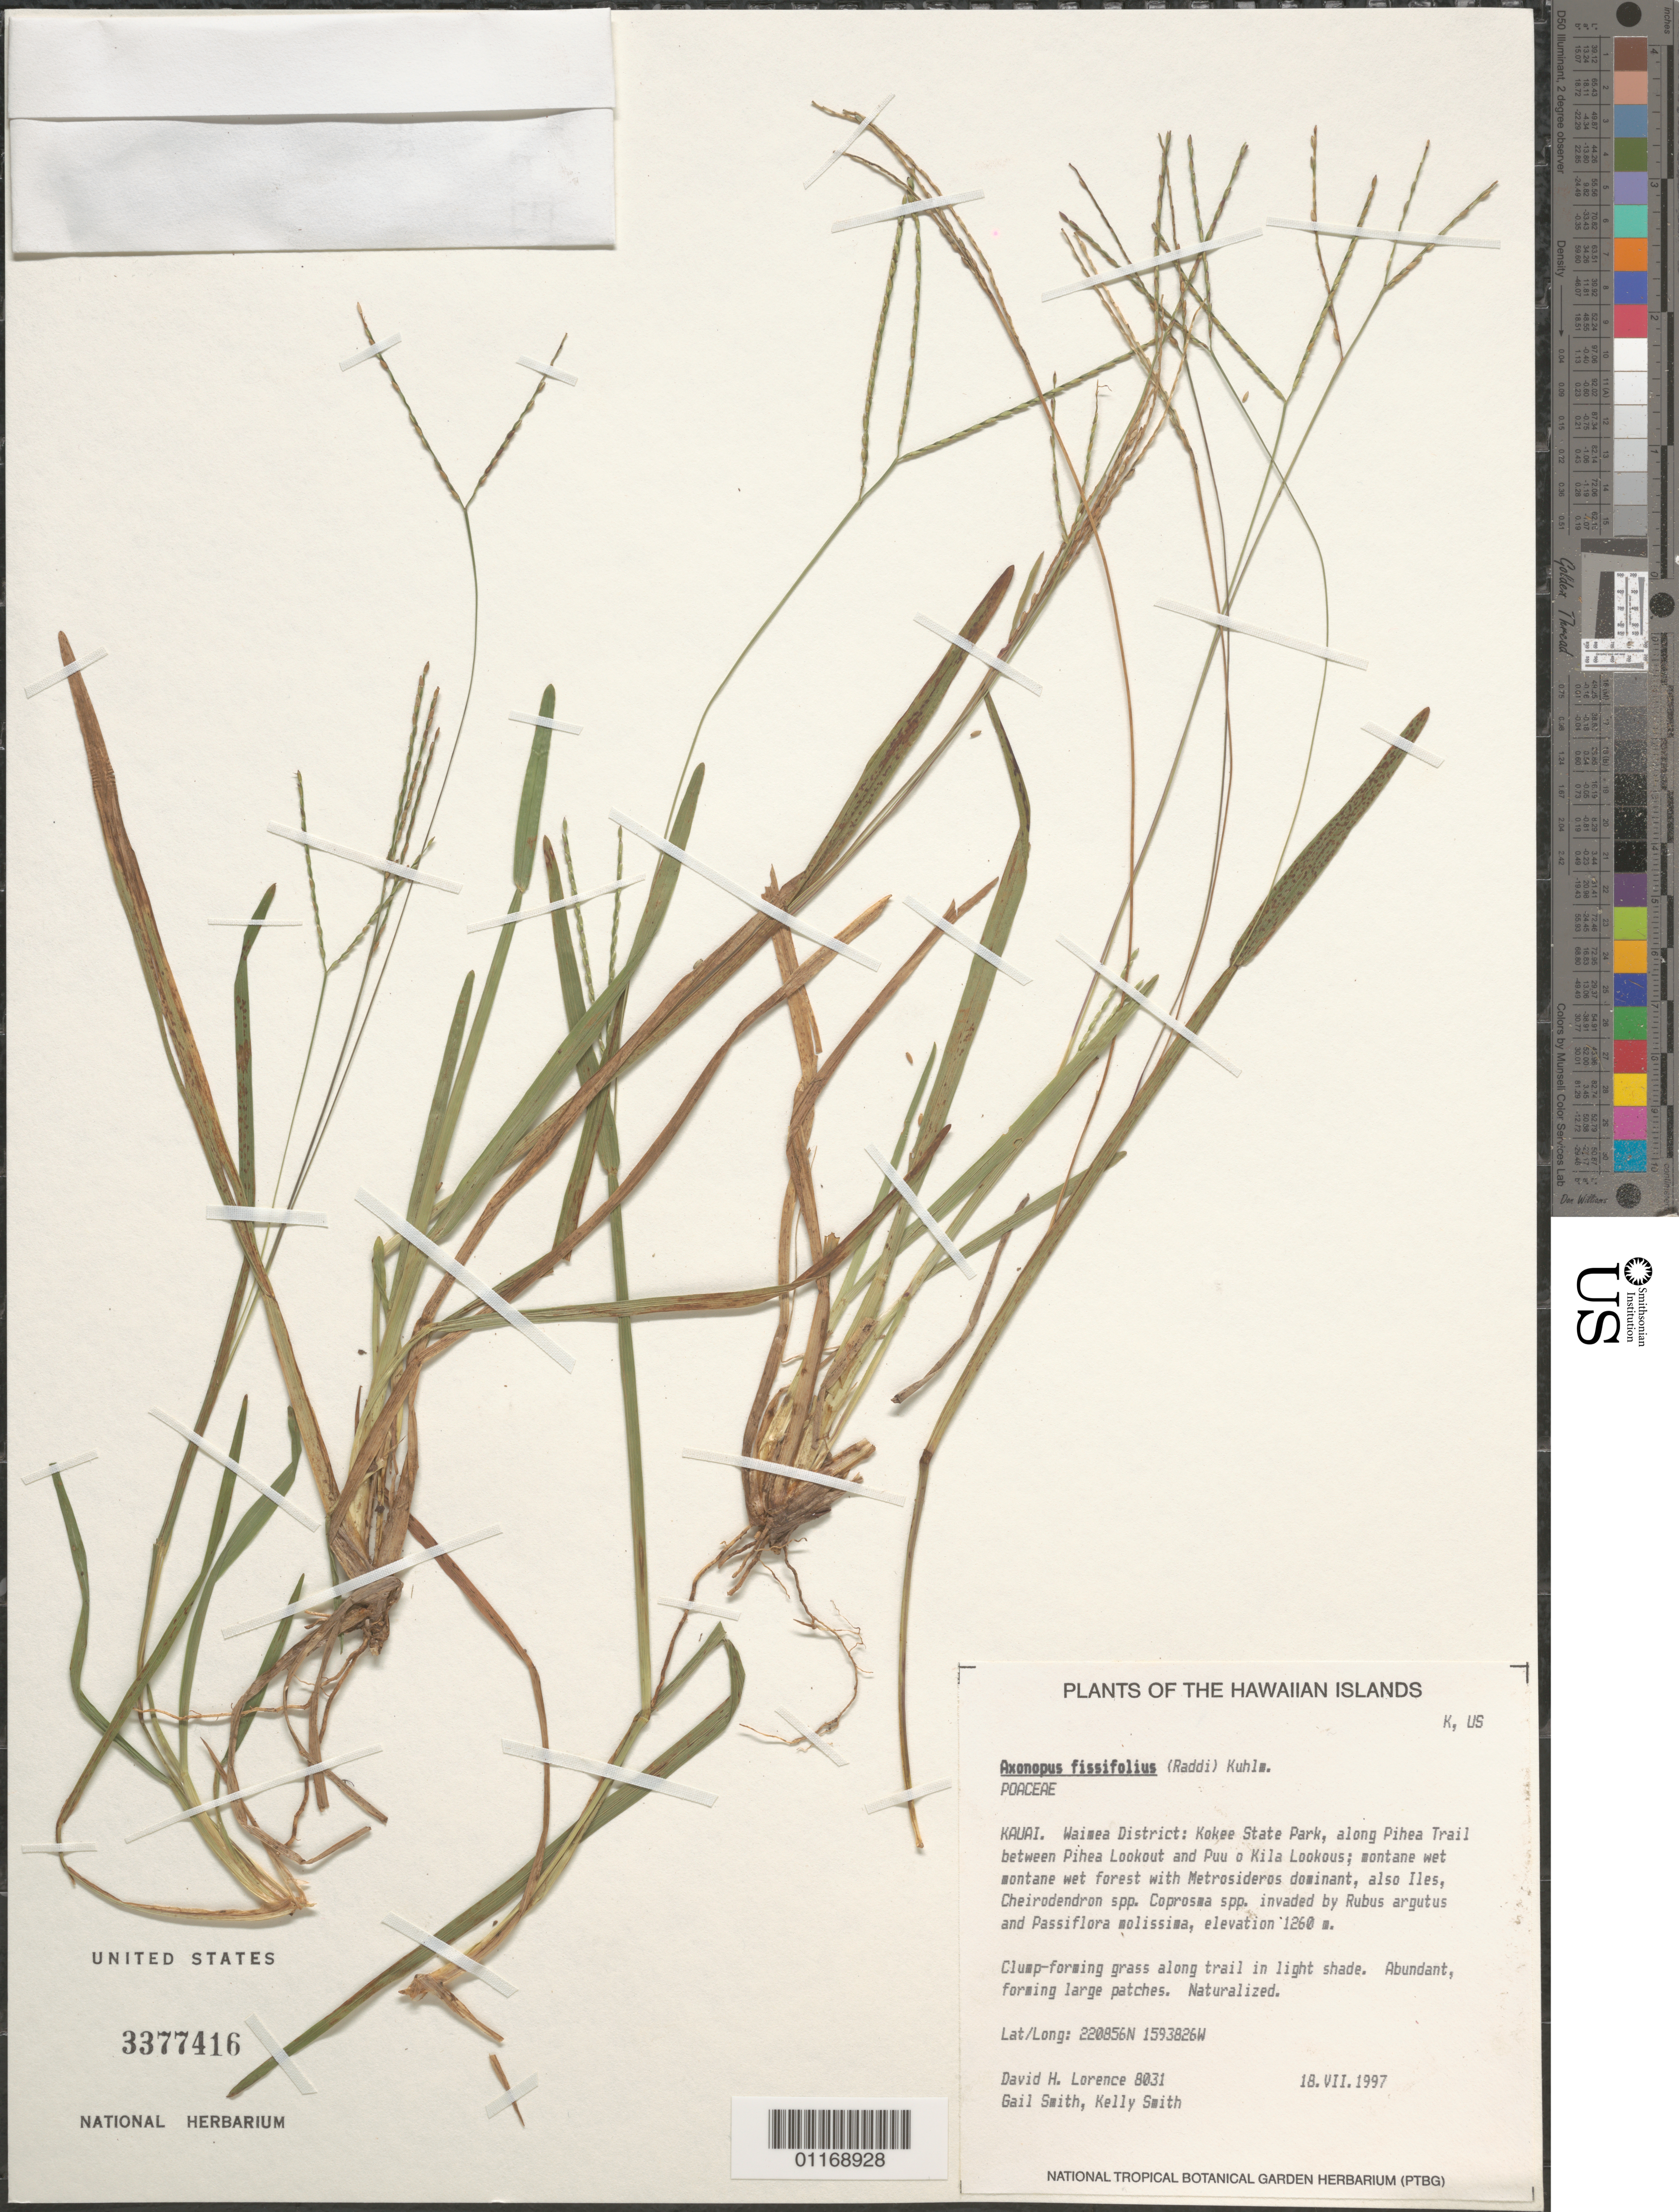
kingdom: Plantae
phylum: Tracheophyta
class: Liliopsida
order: Poales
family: Poaceae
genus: Axonopus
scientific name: Axonopus fissifolius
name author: (Raddi) Kuhlm.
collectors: D. Lorence, G. Smith & K. Smith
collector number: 8031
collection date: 1997-04-18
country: United States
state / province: Hawaii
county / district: Kauai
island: Kaua'i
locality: Waimea District, Kokee State Park, along Pihea Trail between Pihea Lookout and Puu o Kila Lookouts.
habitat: Montane wet montane wet forest, along trail, in light shade.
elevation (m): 1260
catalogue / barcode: US 3377416